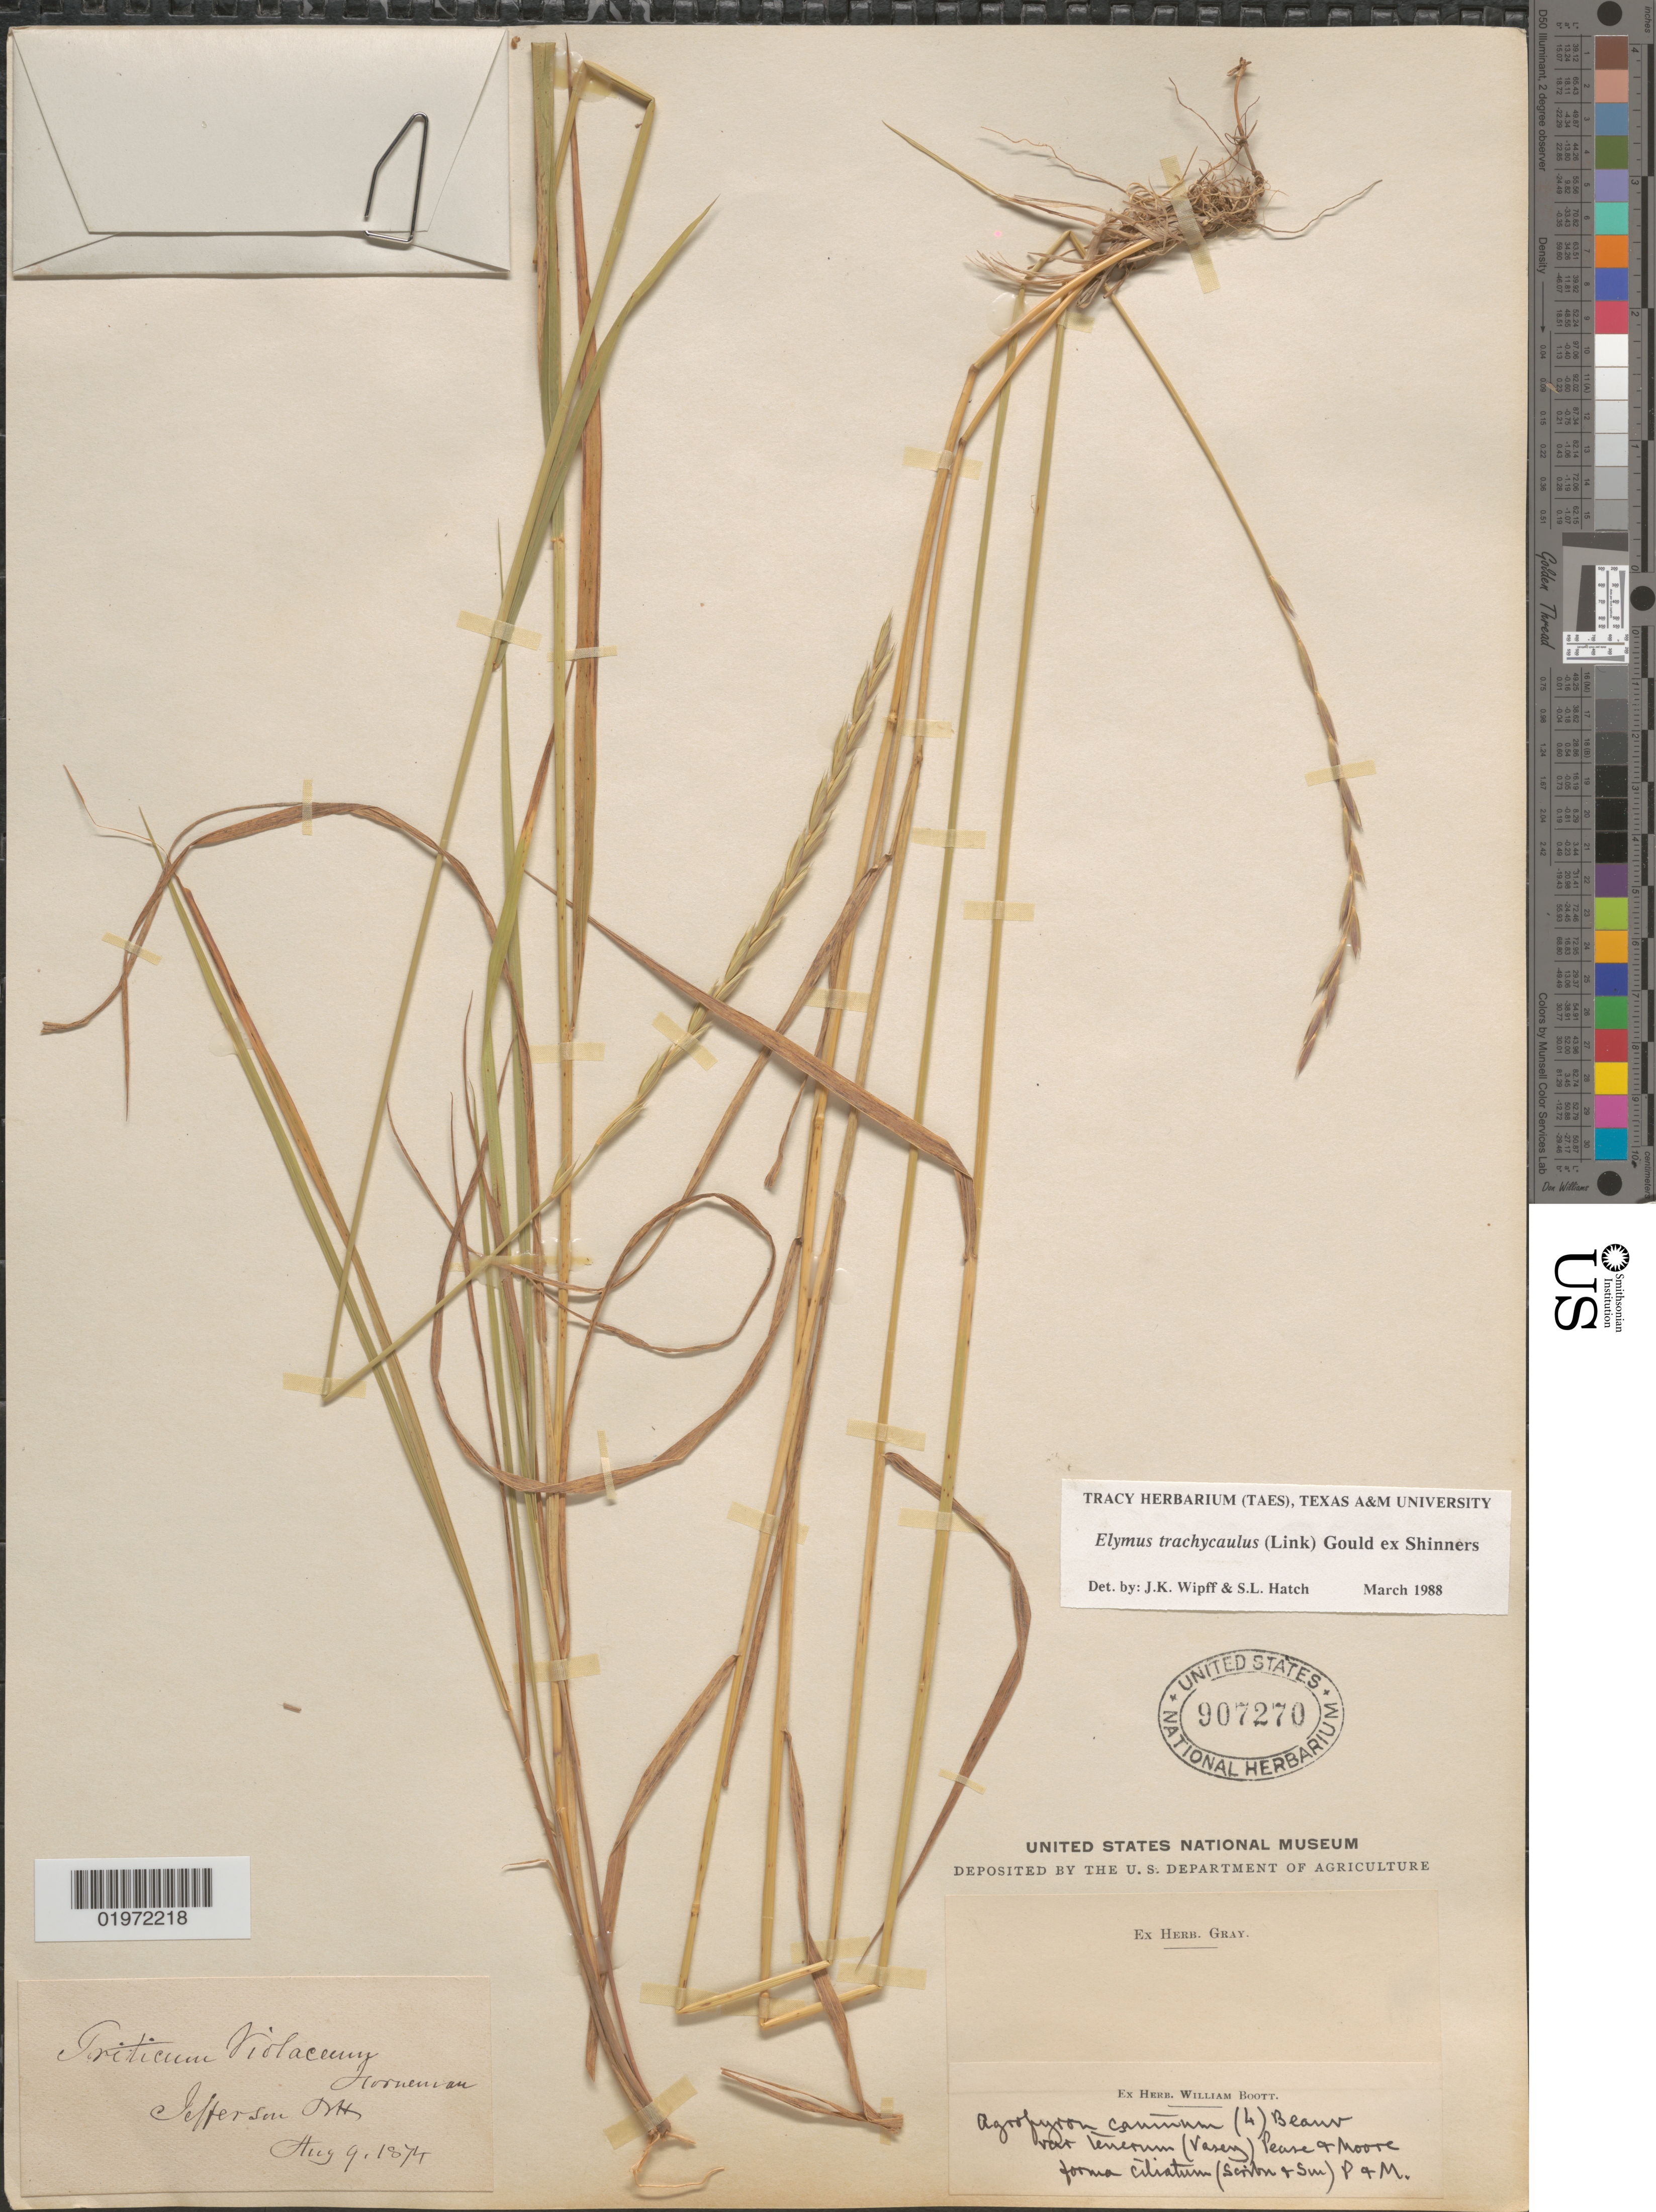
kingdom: Plantae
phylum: Tracheophyta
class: Liliopsida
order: Poales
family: Poaceae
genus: Elymus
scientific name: Elymus trachycaulus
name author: (Link) Gould ex Shinners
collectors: ex herb. William Boott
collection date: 1874-08-09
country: United States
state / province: New Hampshire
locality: Jefferson.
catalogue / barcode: US 907270